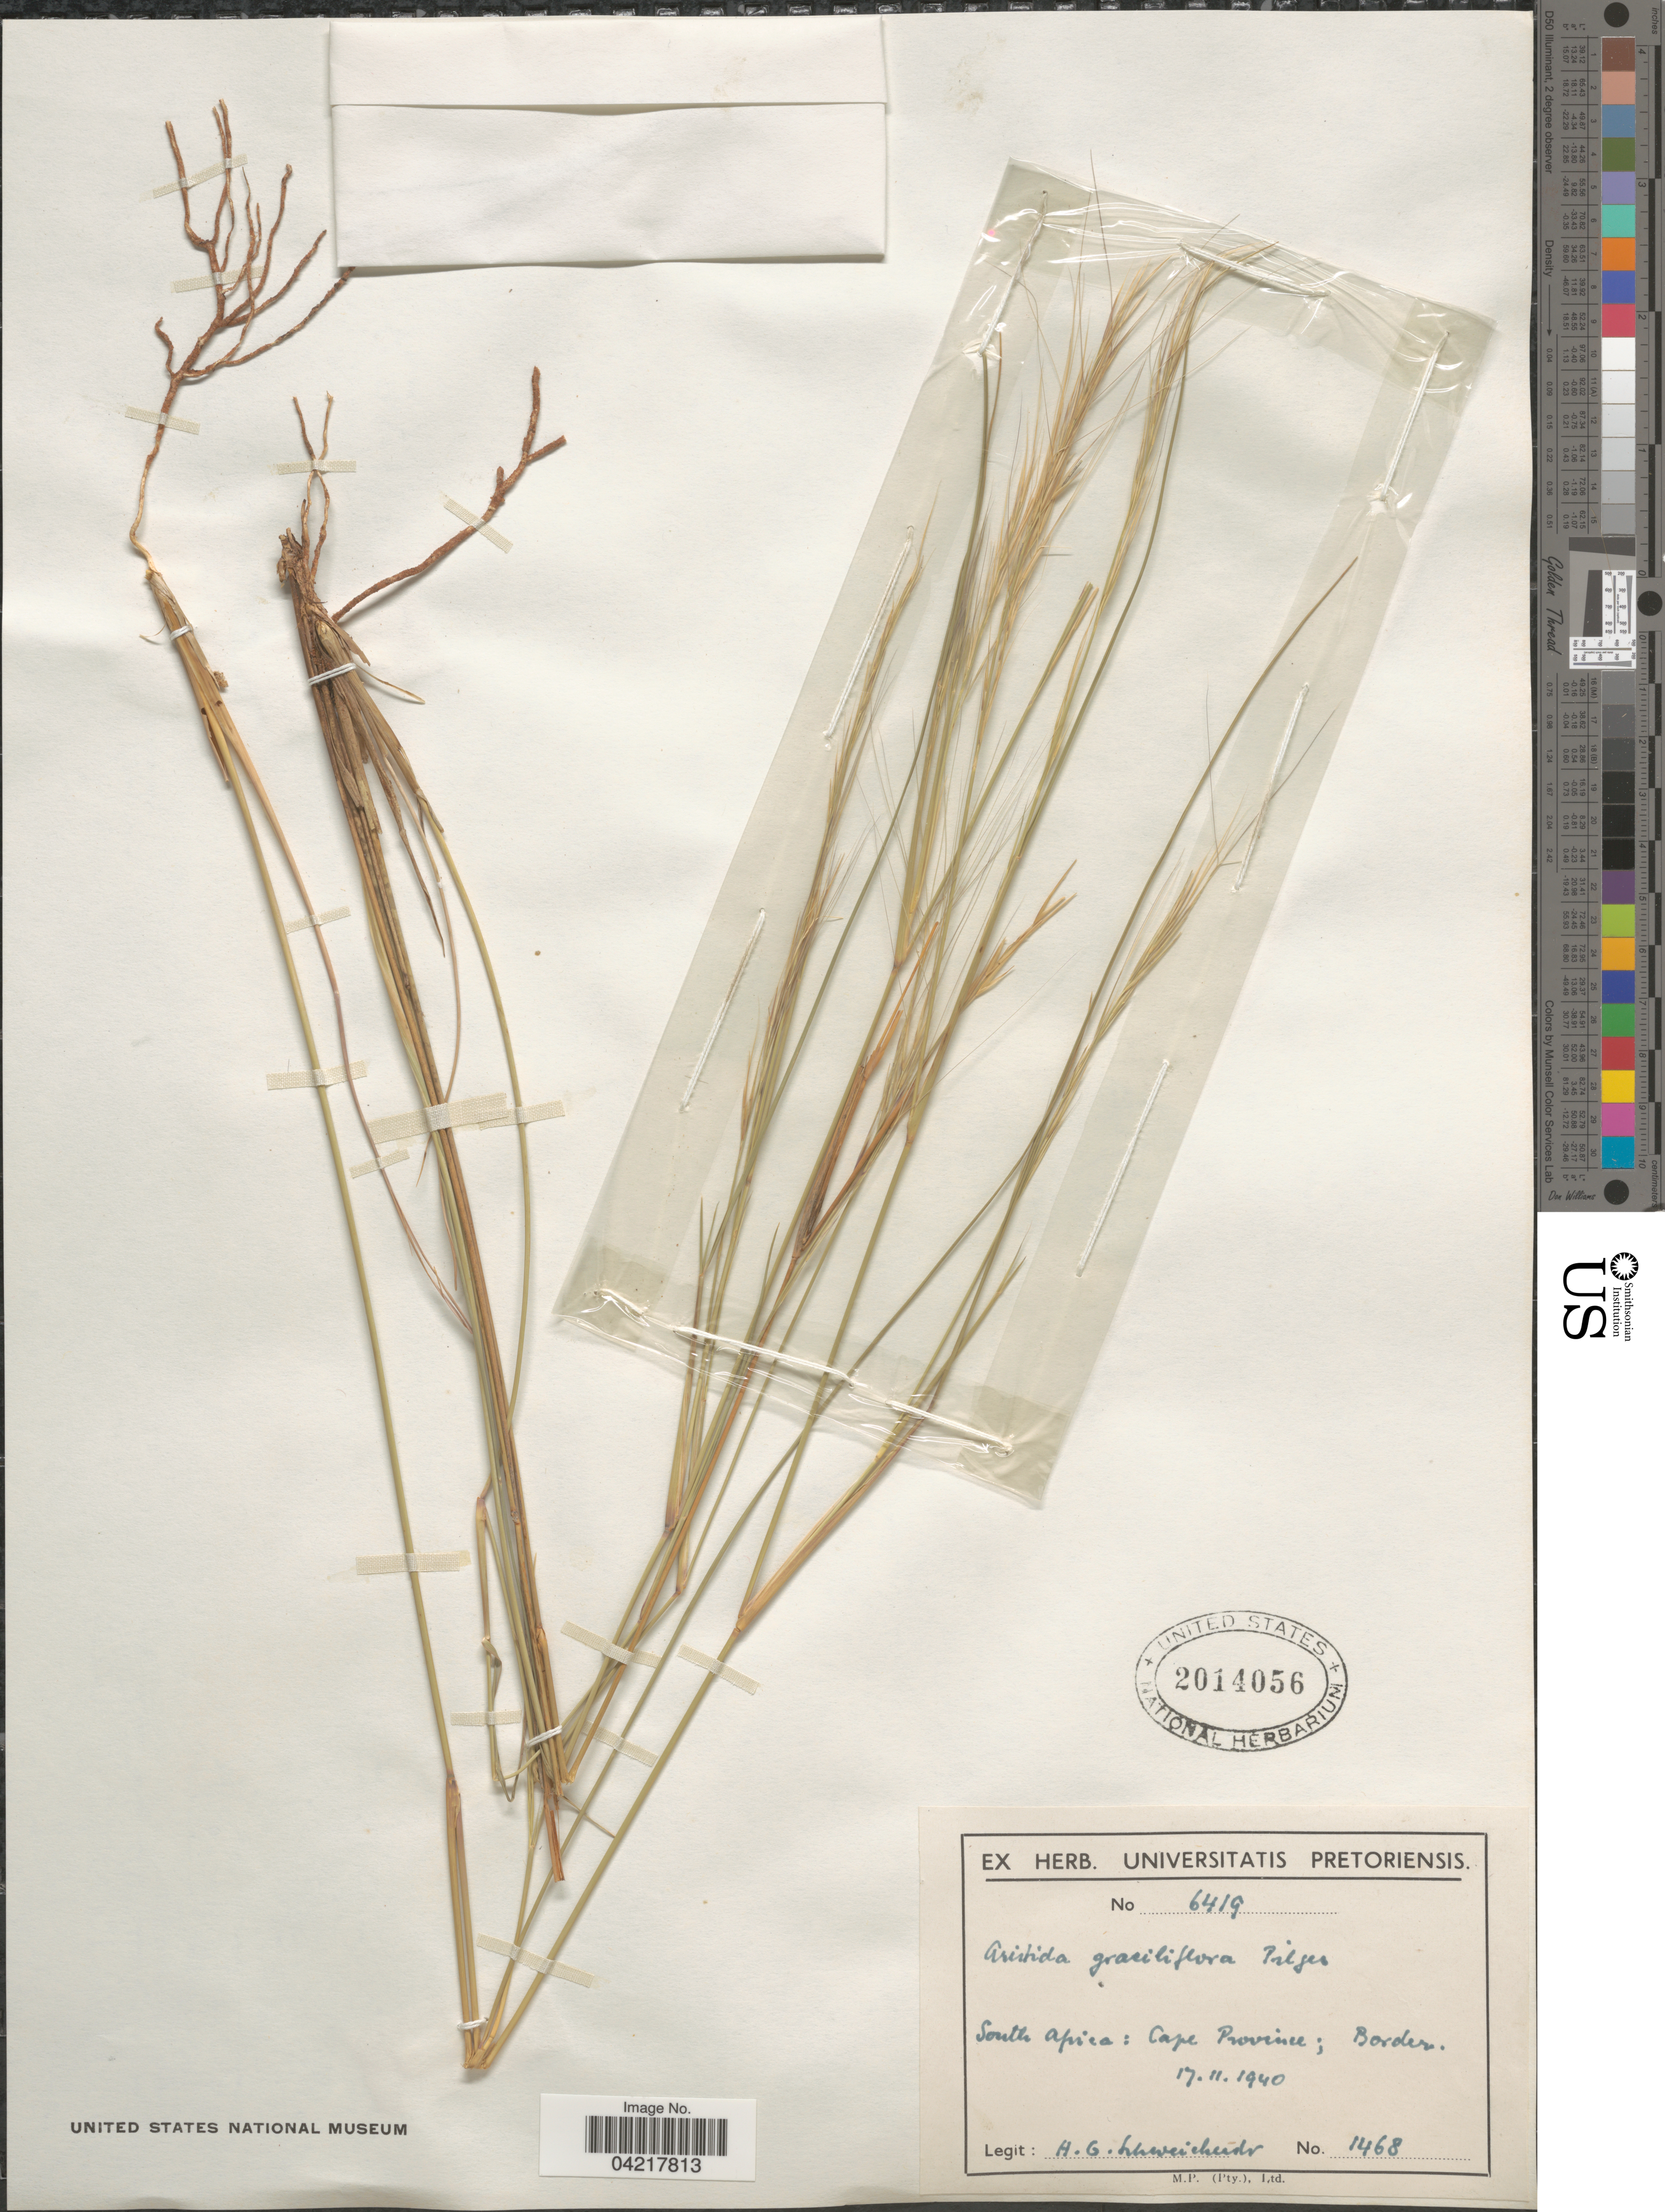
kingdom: Plantae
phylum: Tracheophyta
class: Liliopsida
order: Poales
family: Poaceae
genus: Aristida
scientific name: Aristida stipitata var. graciliflora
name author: (Pilg.) De Winter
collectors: H. Schweickerdt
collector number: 1468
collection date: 1940-11-17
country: South Africa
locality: Border.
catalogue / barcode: US 2014056